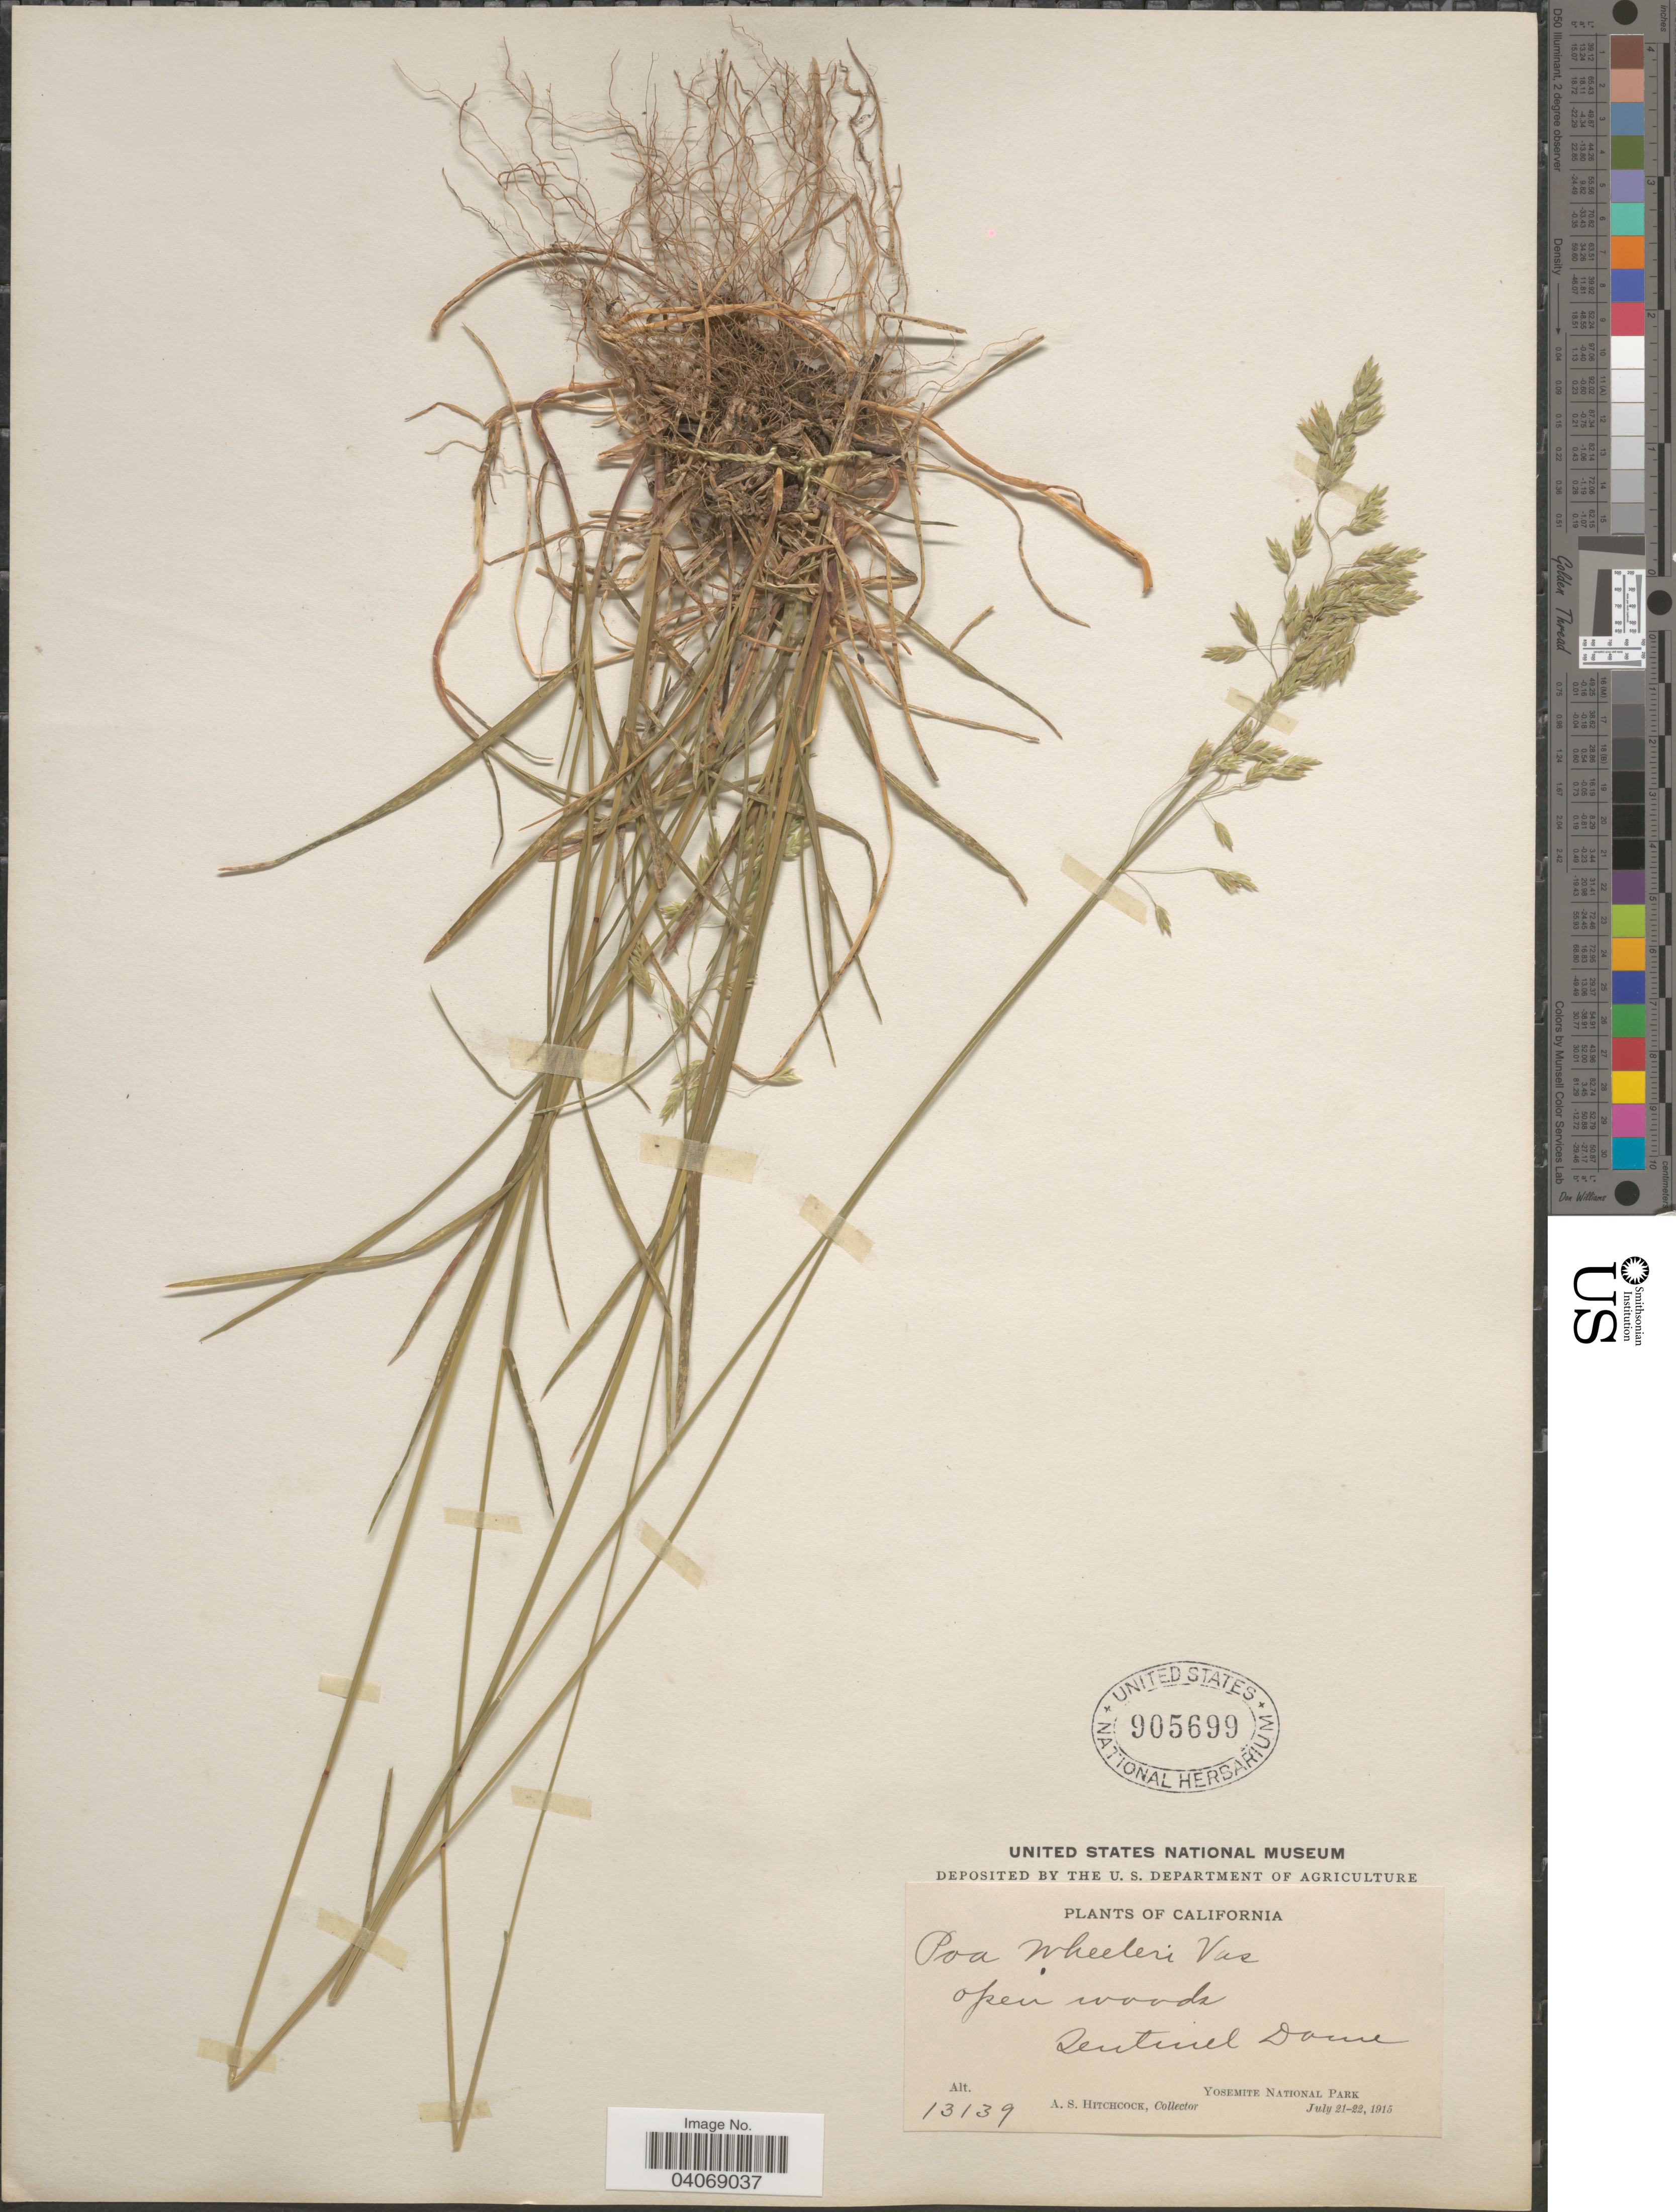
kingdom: Plantae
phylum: Tracheophyta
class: Liliopsida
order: Poales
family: Poaceae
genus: Poa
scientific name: Poa wheeleri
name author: Vasey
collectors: A. S. Hitchcock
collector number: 13139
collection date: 1915-07-21/1915-07-22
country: United States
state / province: California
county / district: Mariposa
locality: Open woods. Sentinel Dome. Yosemite National Park.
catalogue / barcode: US 905699